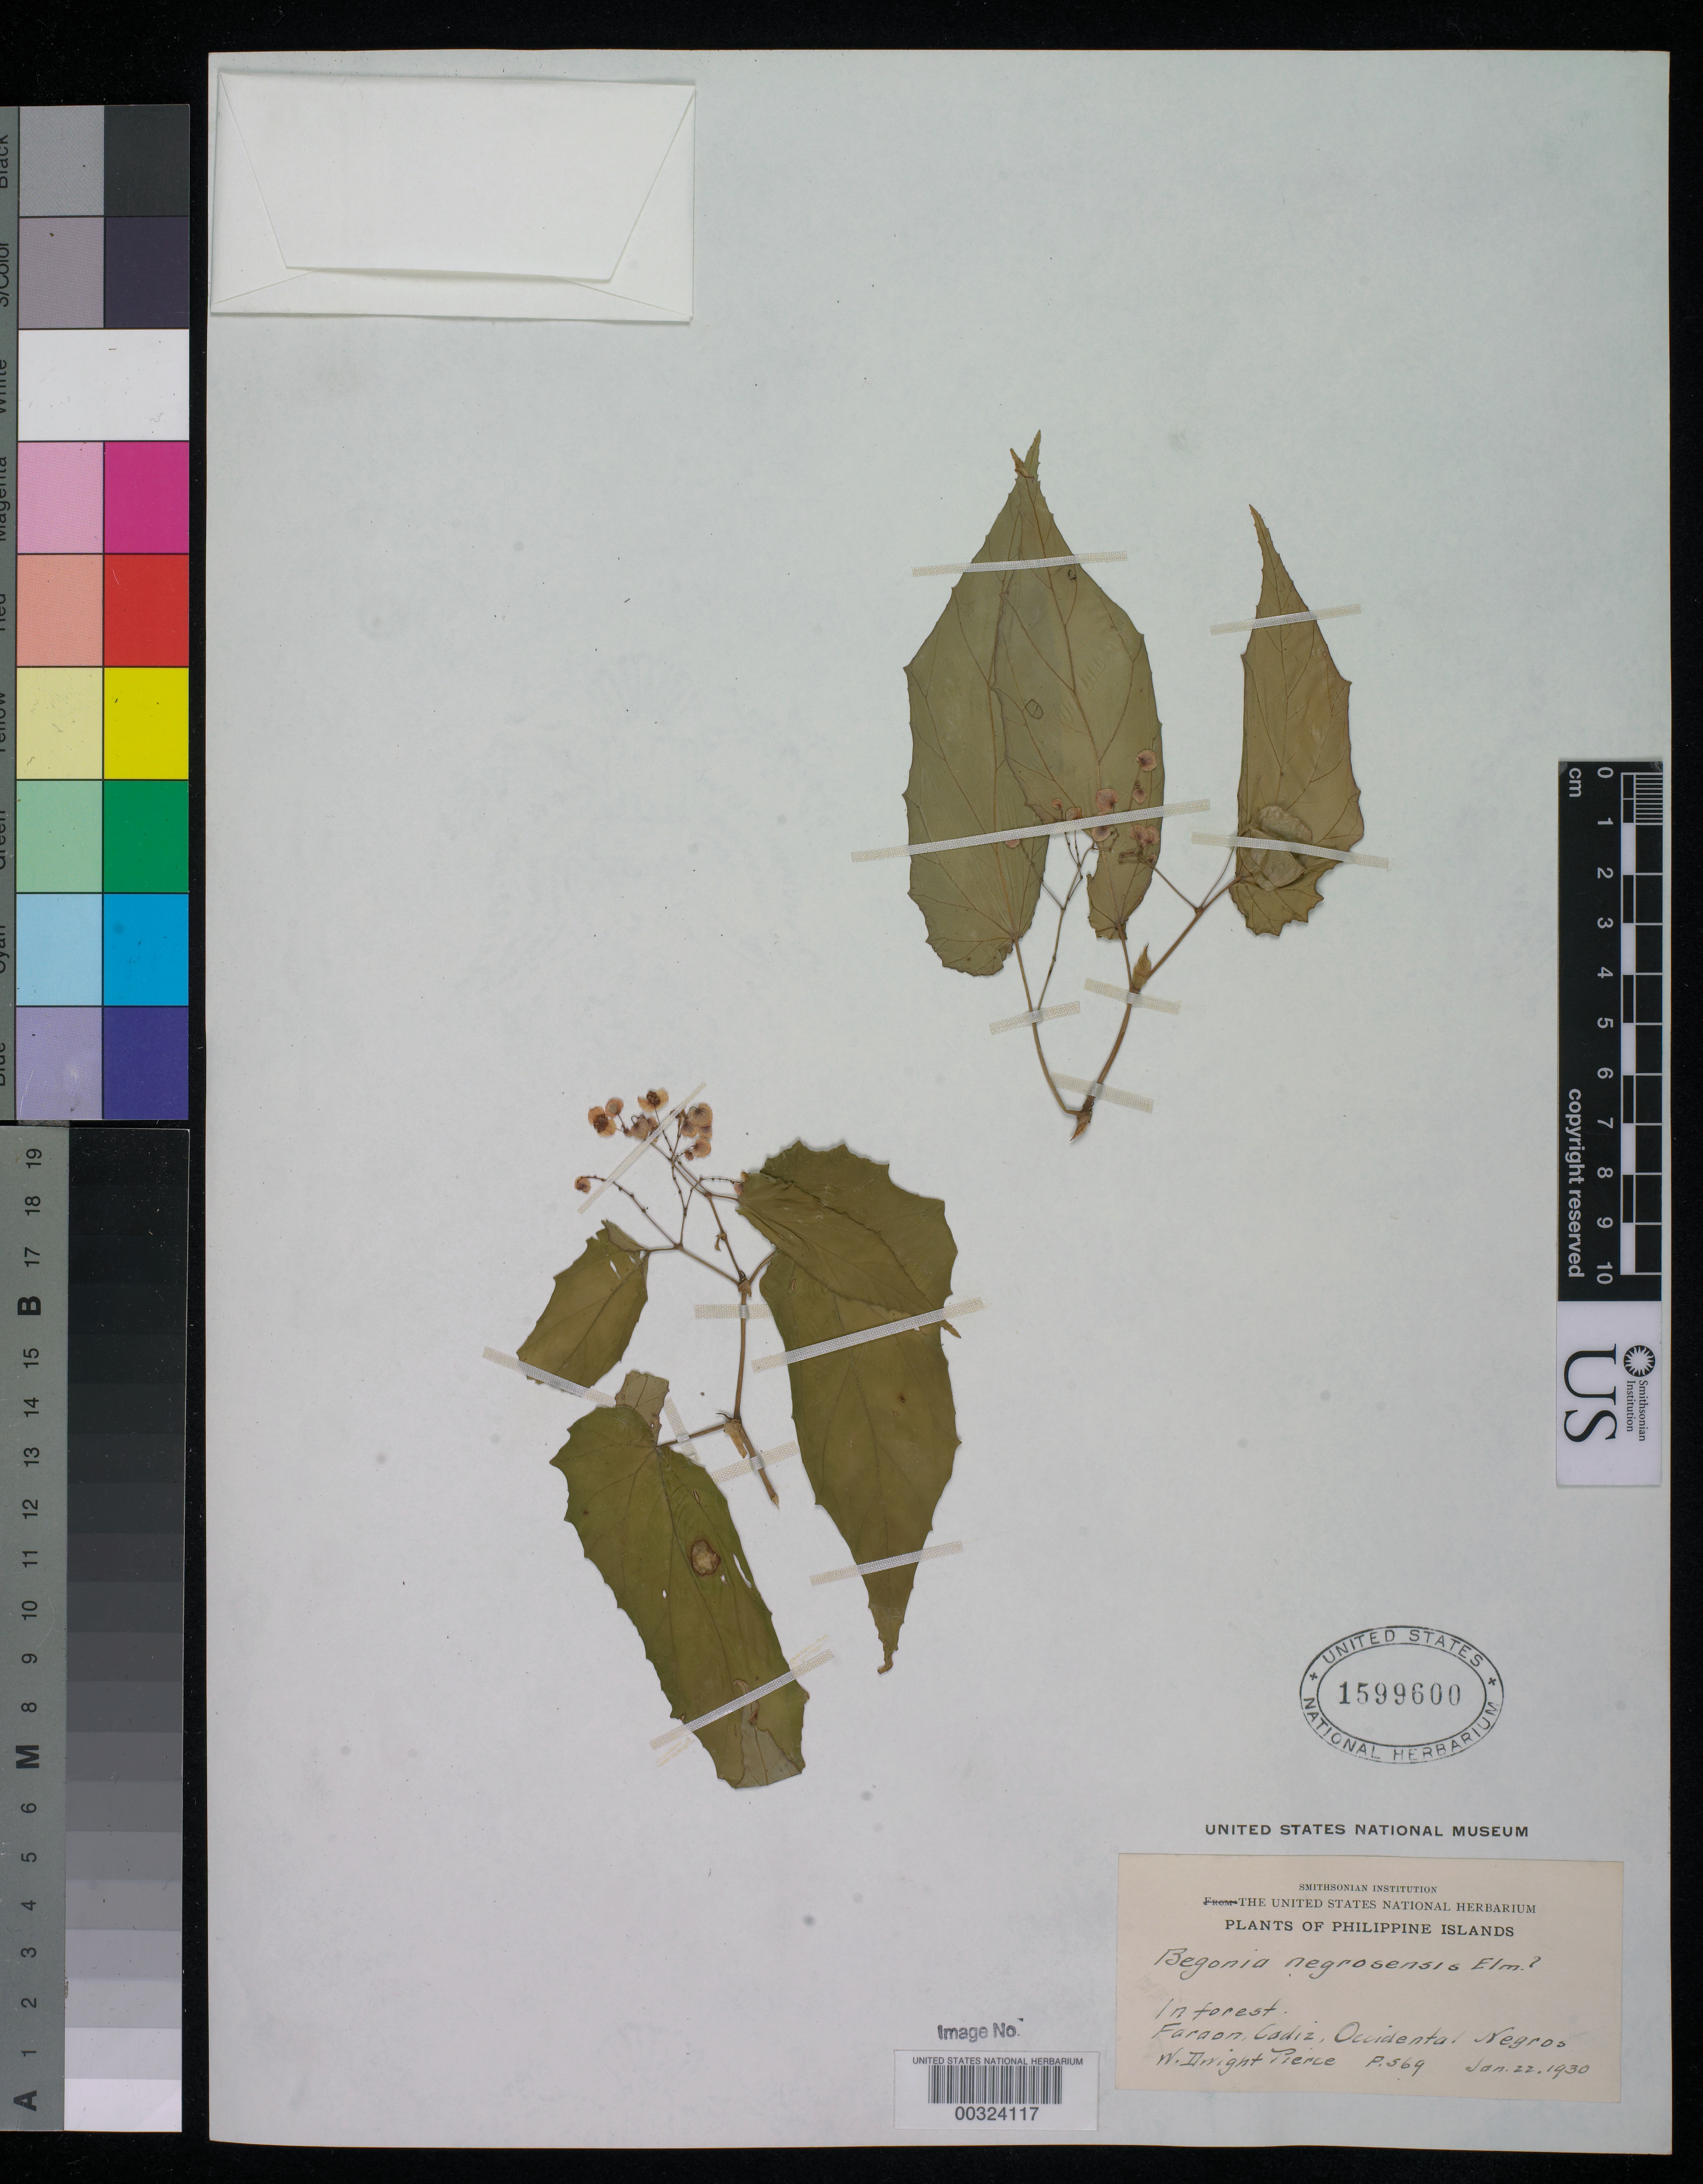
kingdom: Plantae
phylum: Tracheophyta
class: Magnoliopsida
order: Cucurbitales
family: Begoniaceae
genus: Begonia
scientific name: Begonia negrosensis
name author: Elmer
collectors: W. Pierce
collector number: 569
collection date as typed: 22 Jan 1930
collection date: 1930-01-22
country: Philippines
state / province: Western Visayas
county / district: Negros Occidental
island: Negros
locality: Faraon, cadiz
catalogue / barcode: US 1599600